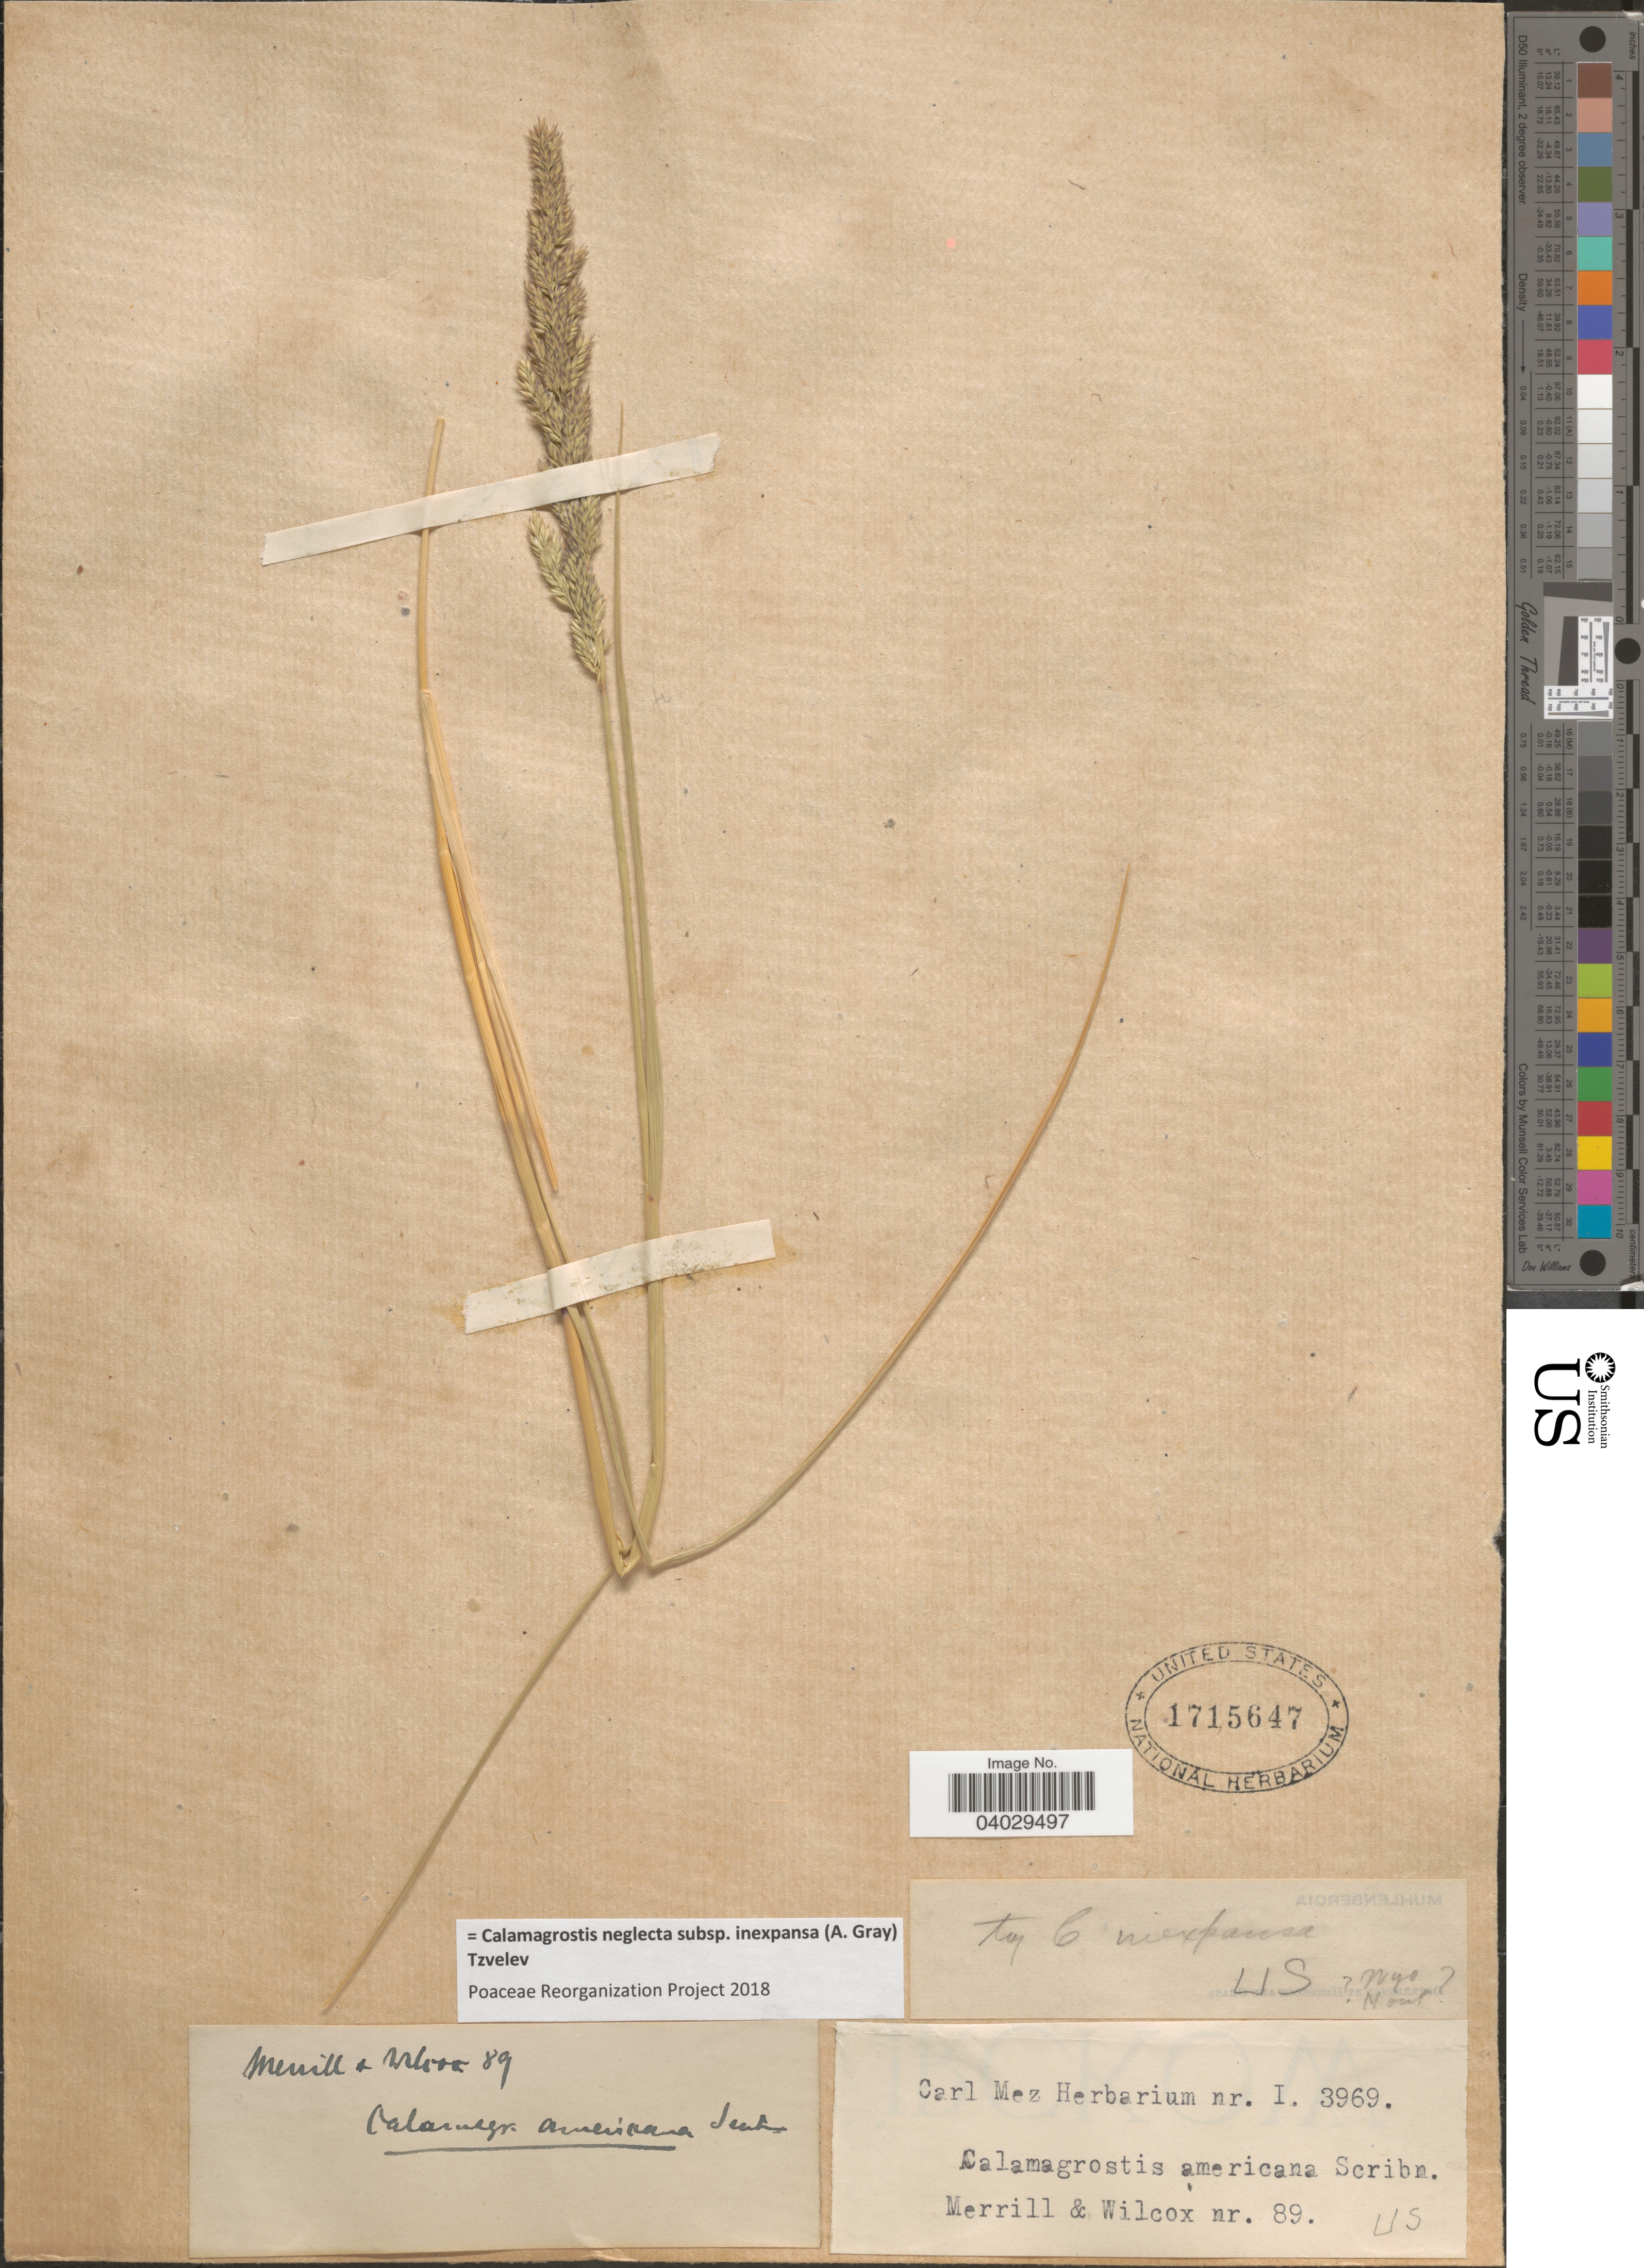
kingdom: Plantae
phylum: Tracheophyta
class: Liliopsida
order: Poales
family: Poaceae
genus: Calamagrostis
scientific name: Calamagrostis neglecta subsp. inexpansa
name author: (A. Gray) Tzvelev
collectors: Merrill, -- & -. Wilcox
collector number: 89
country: United States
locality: U.S.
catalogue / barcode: US 1715647